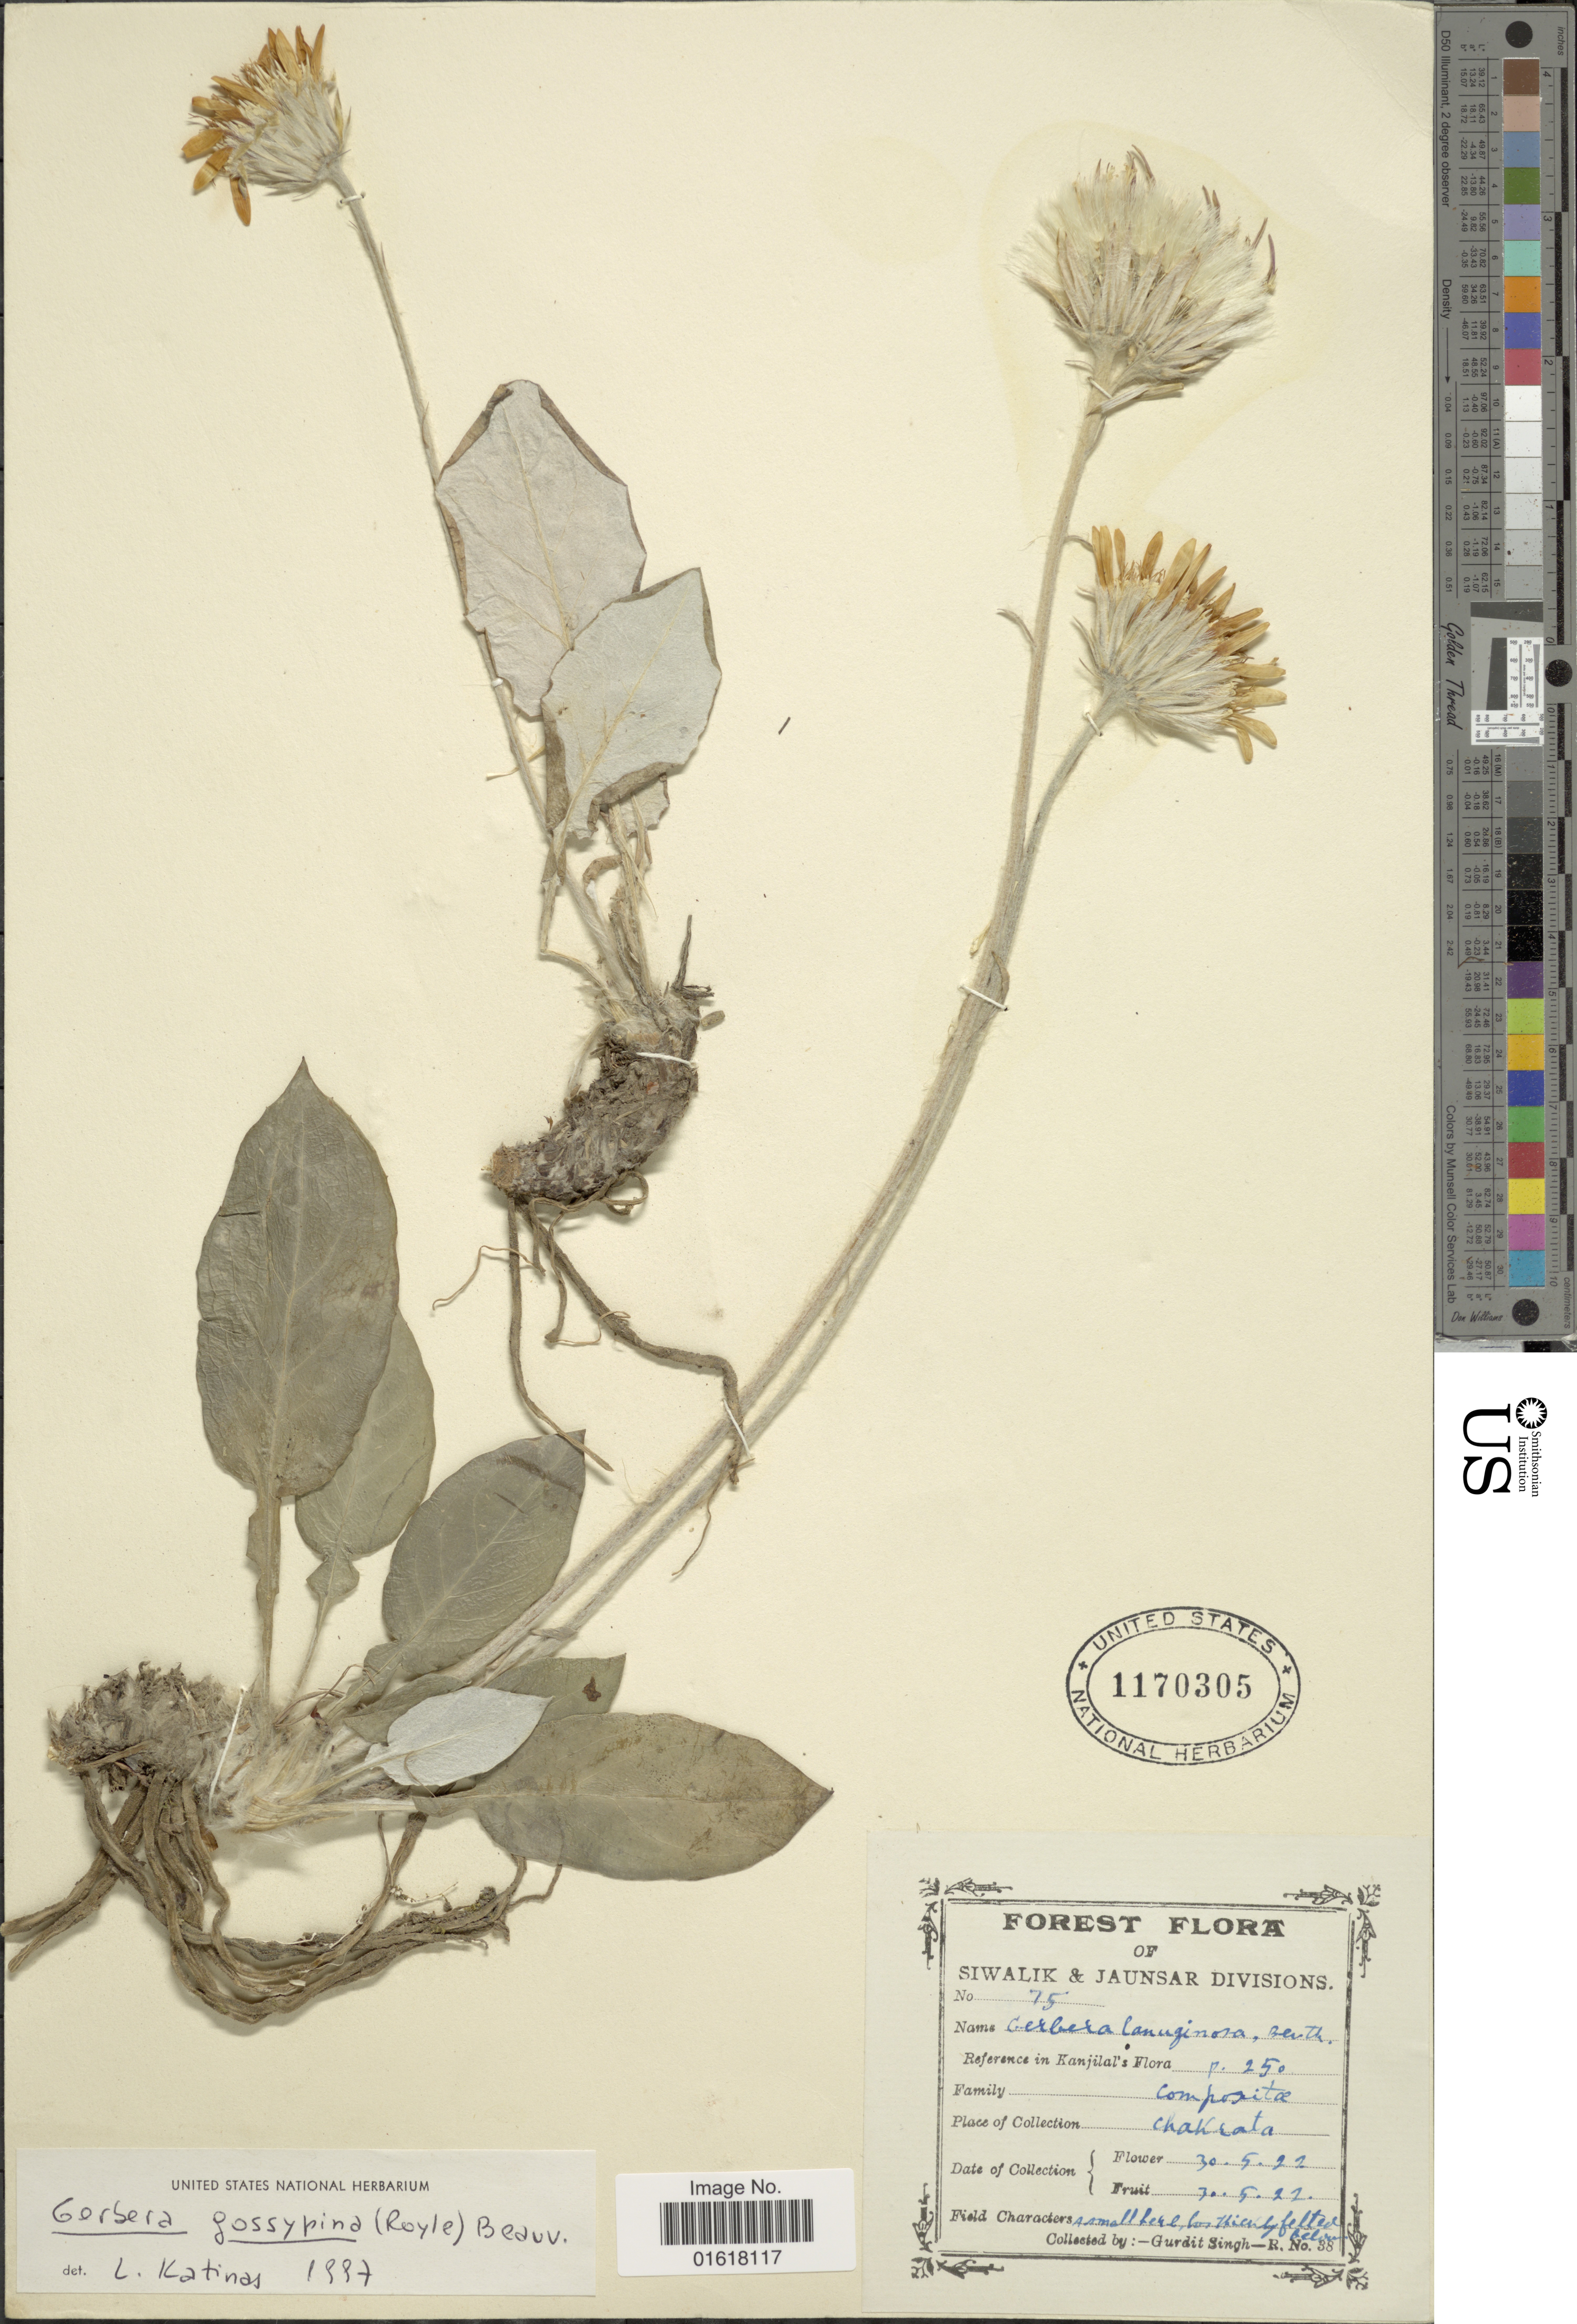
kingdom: Plantae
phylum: Tracheophyta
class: Magnoliopsida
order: Asterales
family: Asteraceae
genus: Gerbera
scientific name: Gerbera gossypina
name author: (Royle) Beauverd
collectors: G. Singh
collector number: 75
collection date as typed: Transcribed d/m/y: 30/5/22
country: India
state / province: Uttarakhand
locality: Forest. Siwalik & Jaunsar Divisions. Chakrata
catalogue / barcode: US 1170305